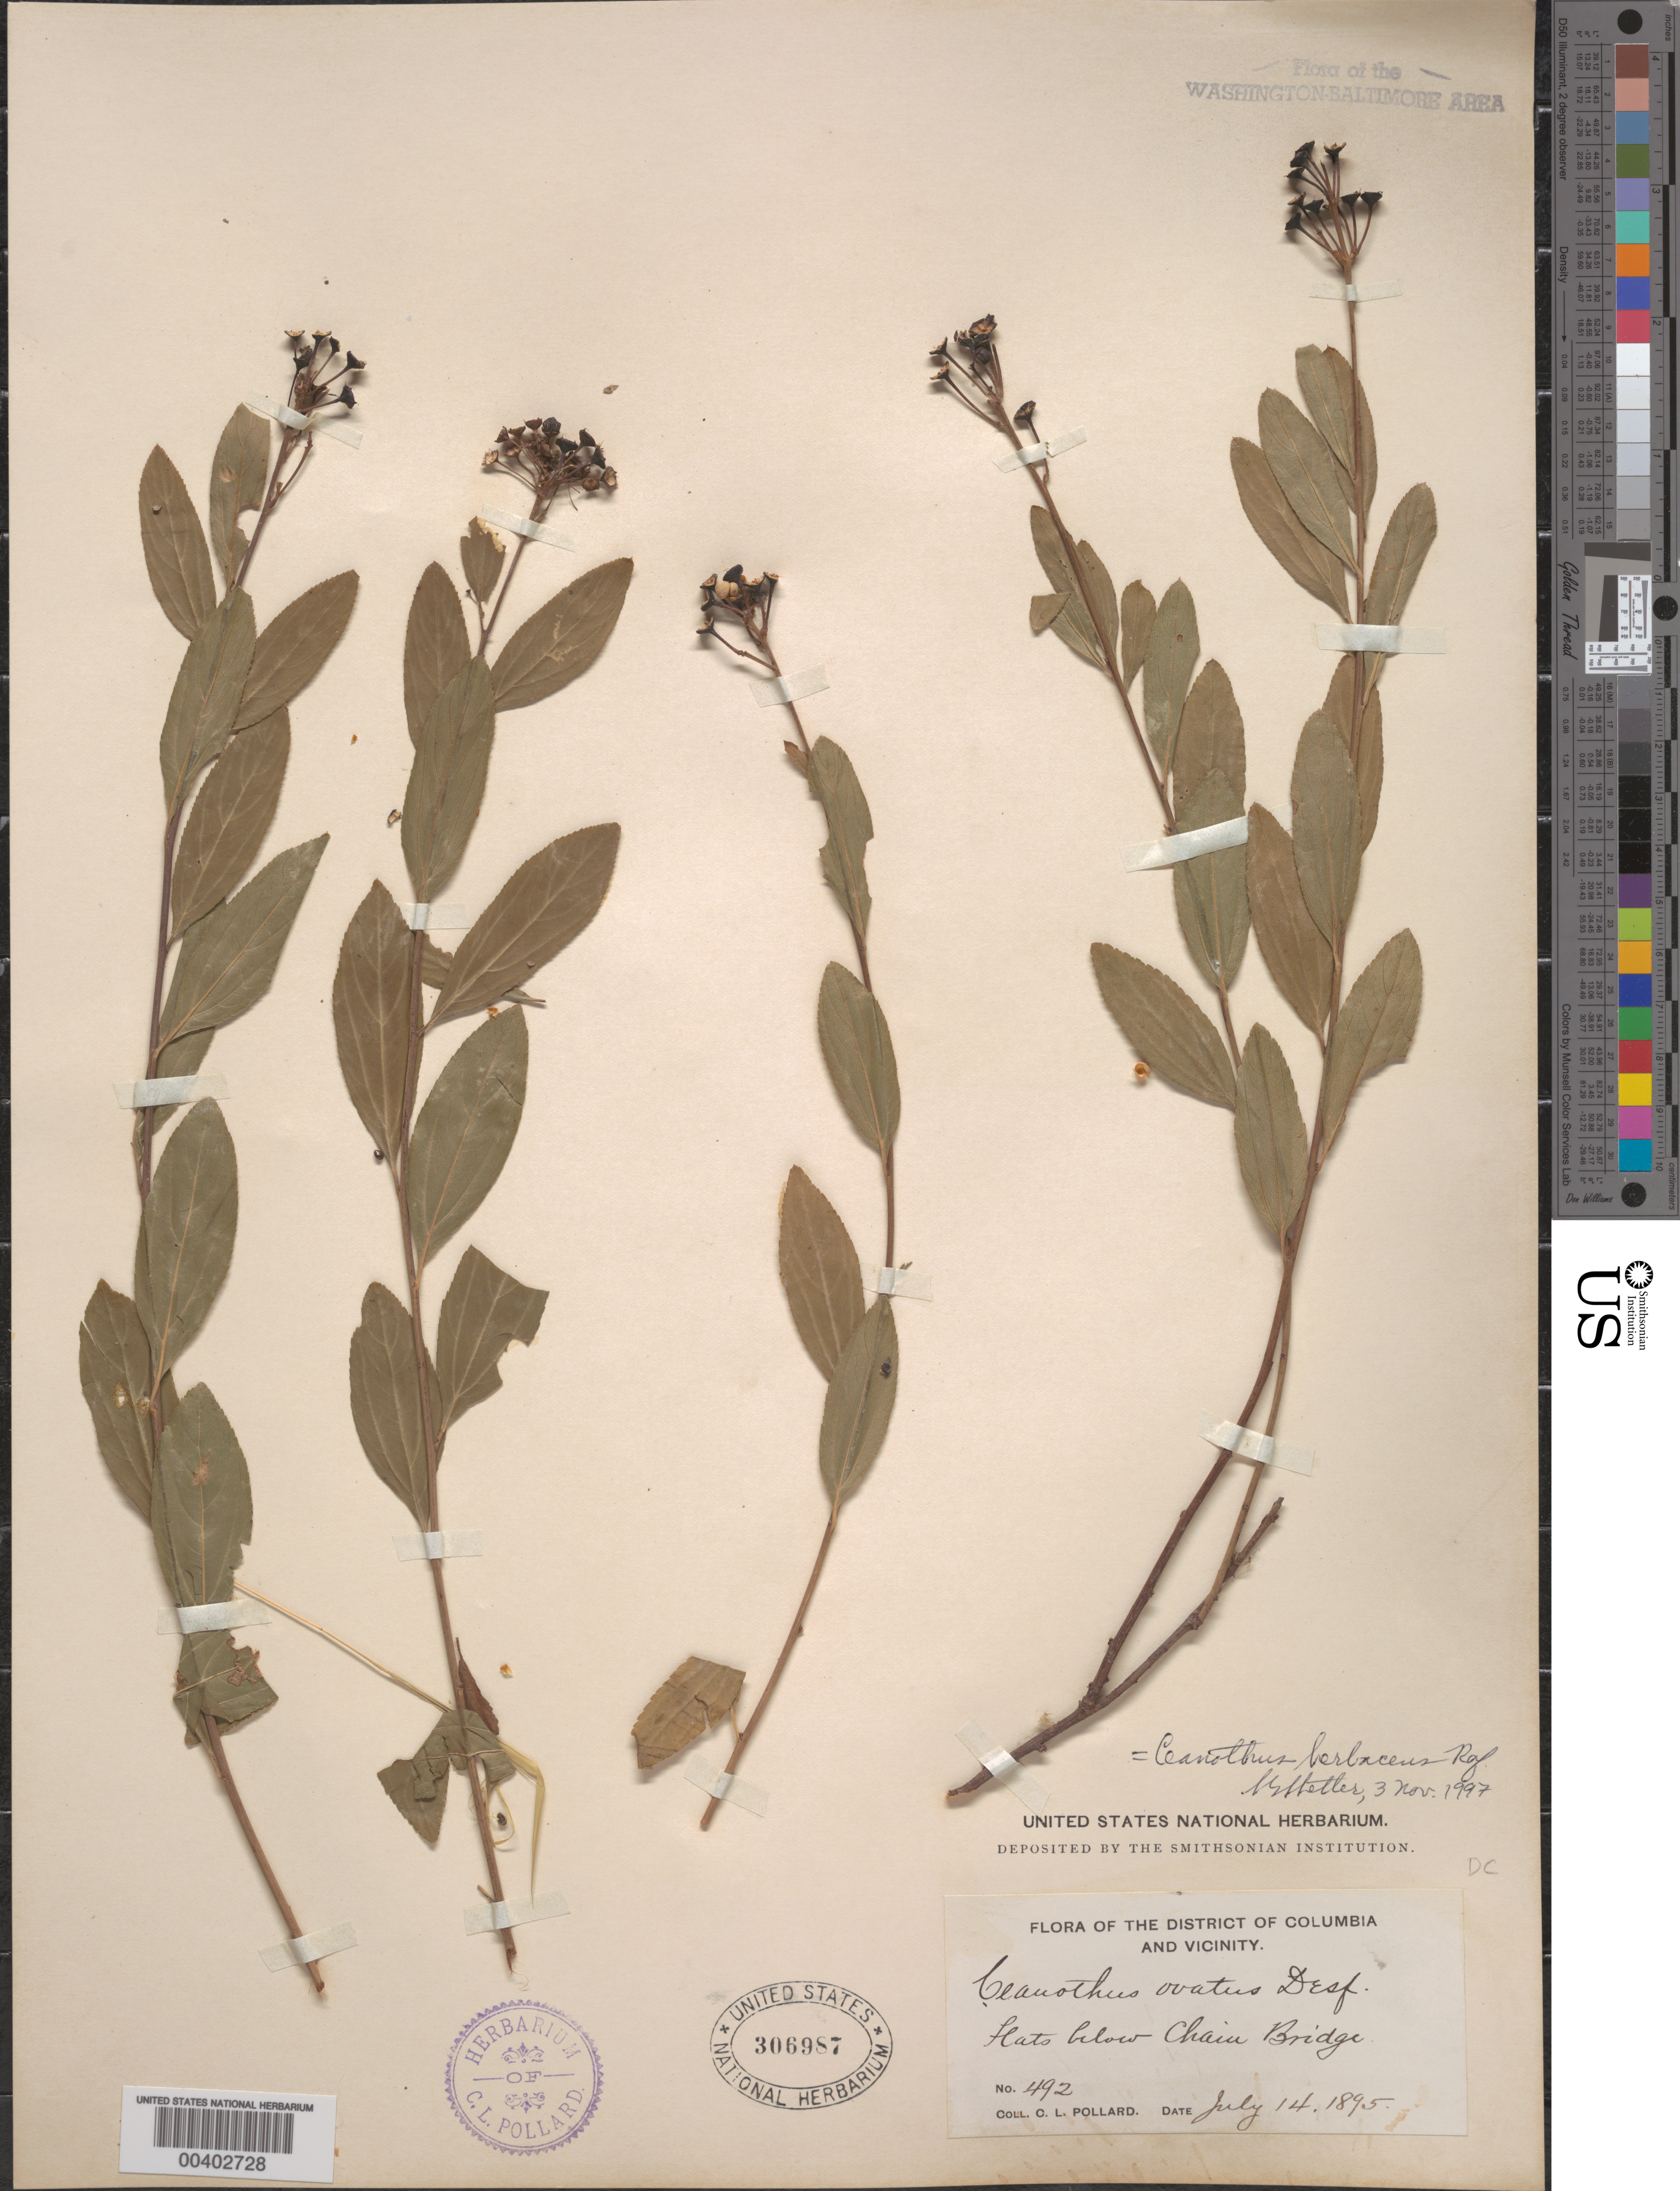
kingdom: Plantae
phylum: Tracheophyta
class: Magnoliopsida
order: Rosales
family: Rhamnaceae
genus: Ceanothus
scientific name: Ceanothus herbaceus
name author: Raf.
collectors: C. L. Pollard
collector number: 492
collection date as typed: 14 Jul 1895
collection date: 1895-07-14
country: United States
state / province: District of Columbia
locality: Below Chain Bridge, Flats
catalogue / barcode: US 306987